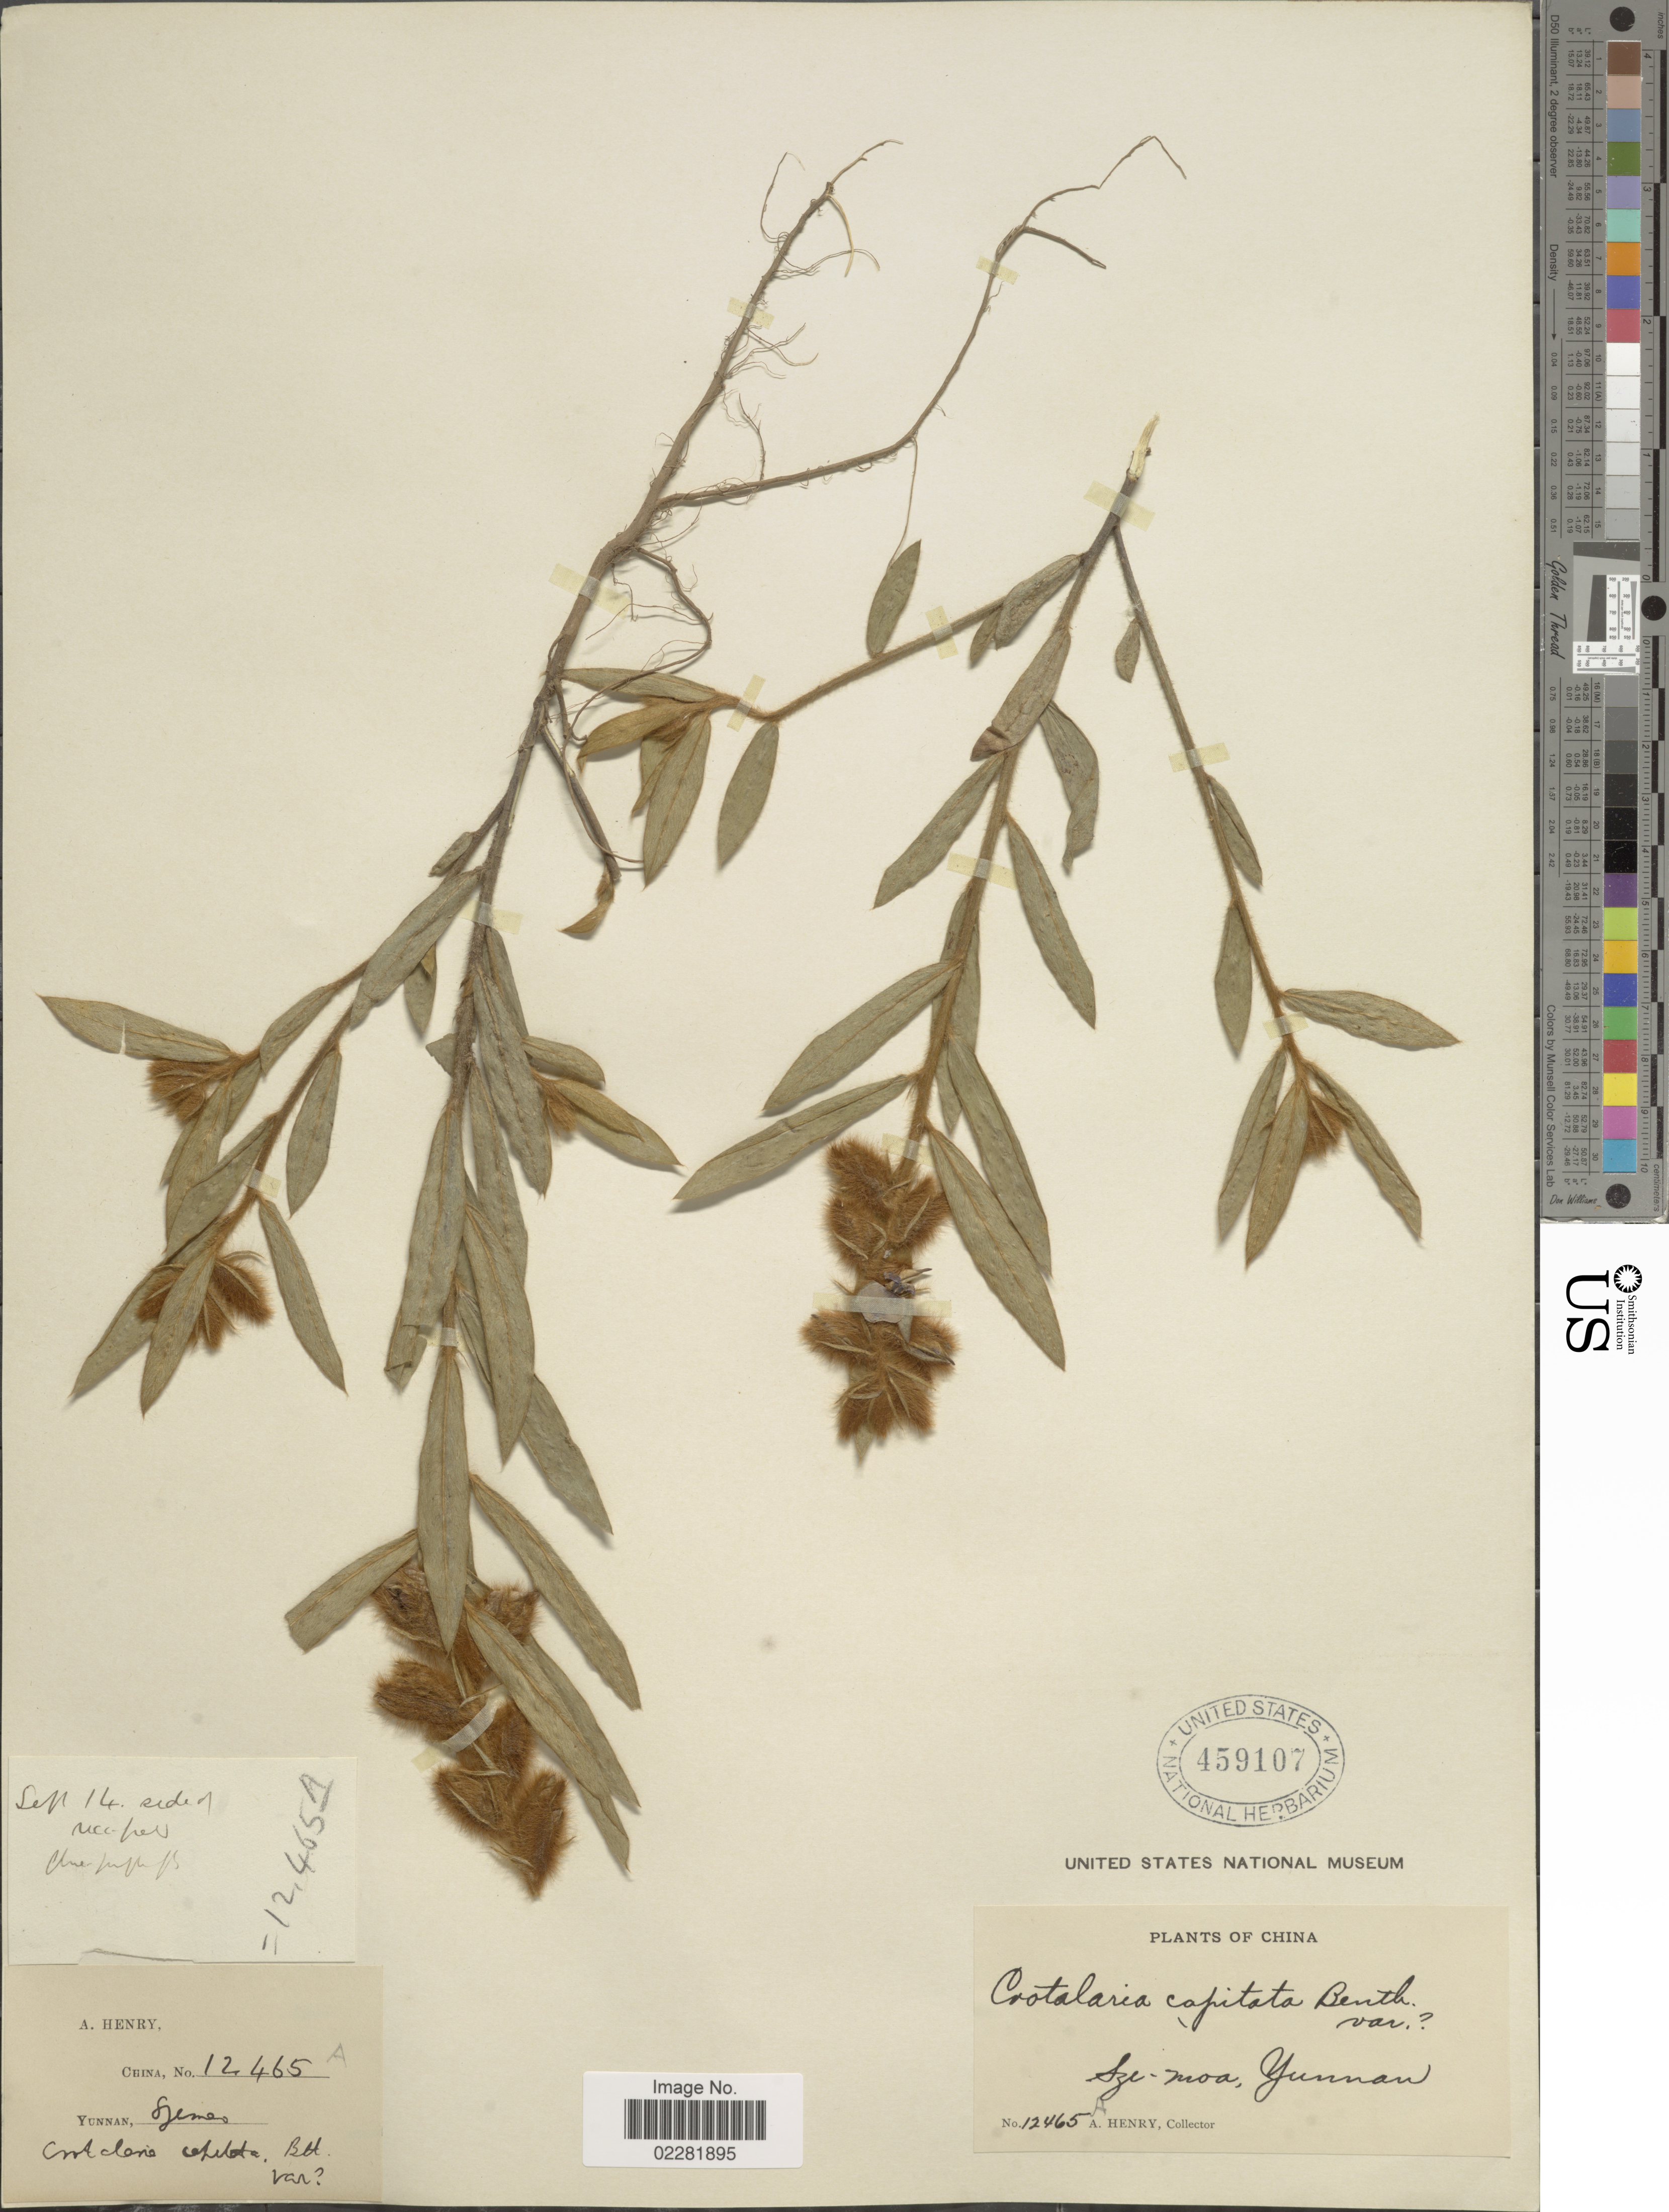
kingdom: Plantae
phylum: Tracheophyta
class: Magnoliopsida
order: Fabales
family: Fabaceae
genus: Crotalaria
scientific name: Crotalaria capitata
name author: Benth. ex Lam.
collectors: A. Henry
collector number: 12465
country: China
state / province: Yunnan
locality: Sze-Moa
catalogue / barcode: US 459107